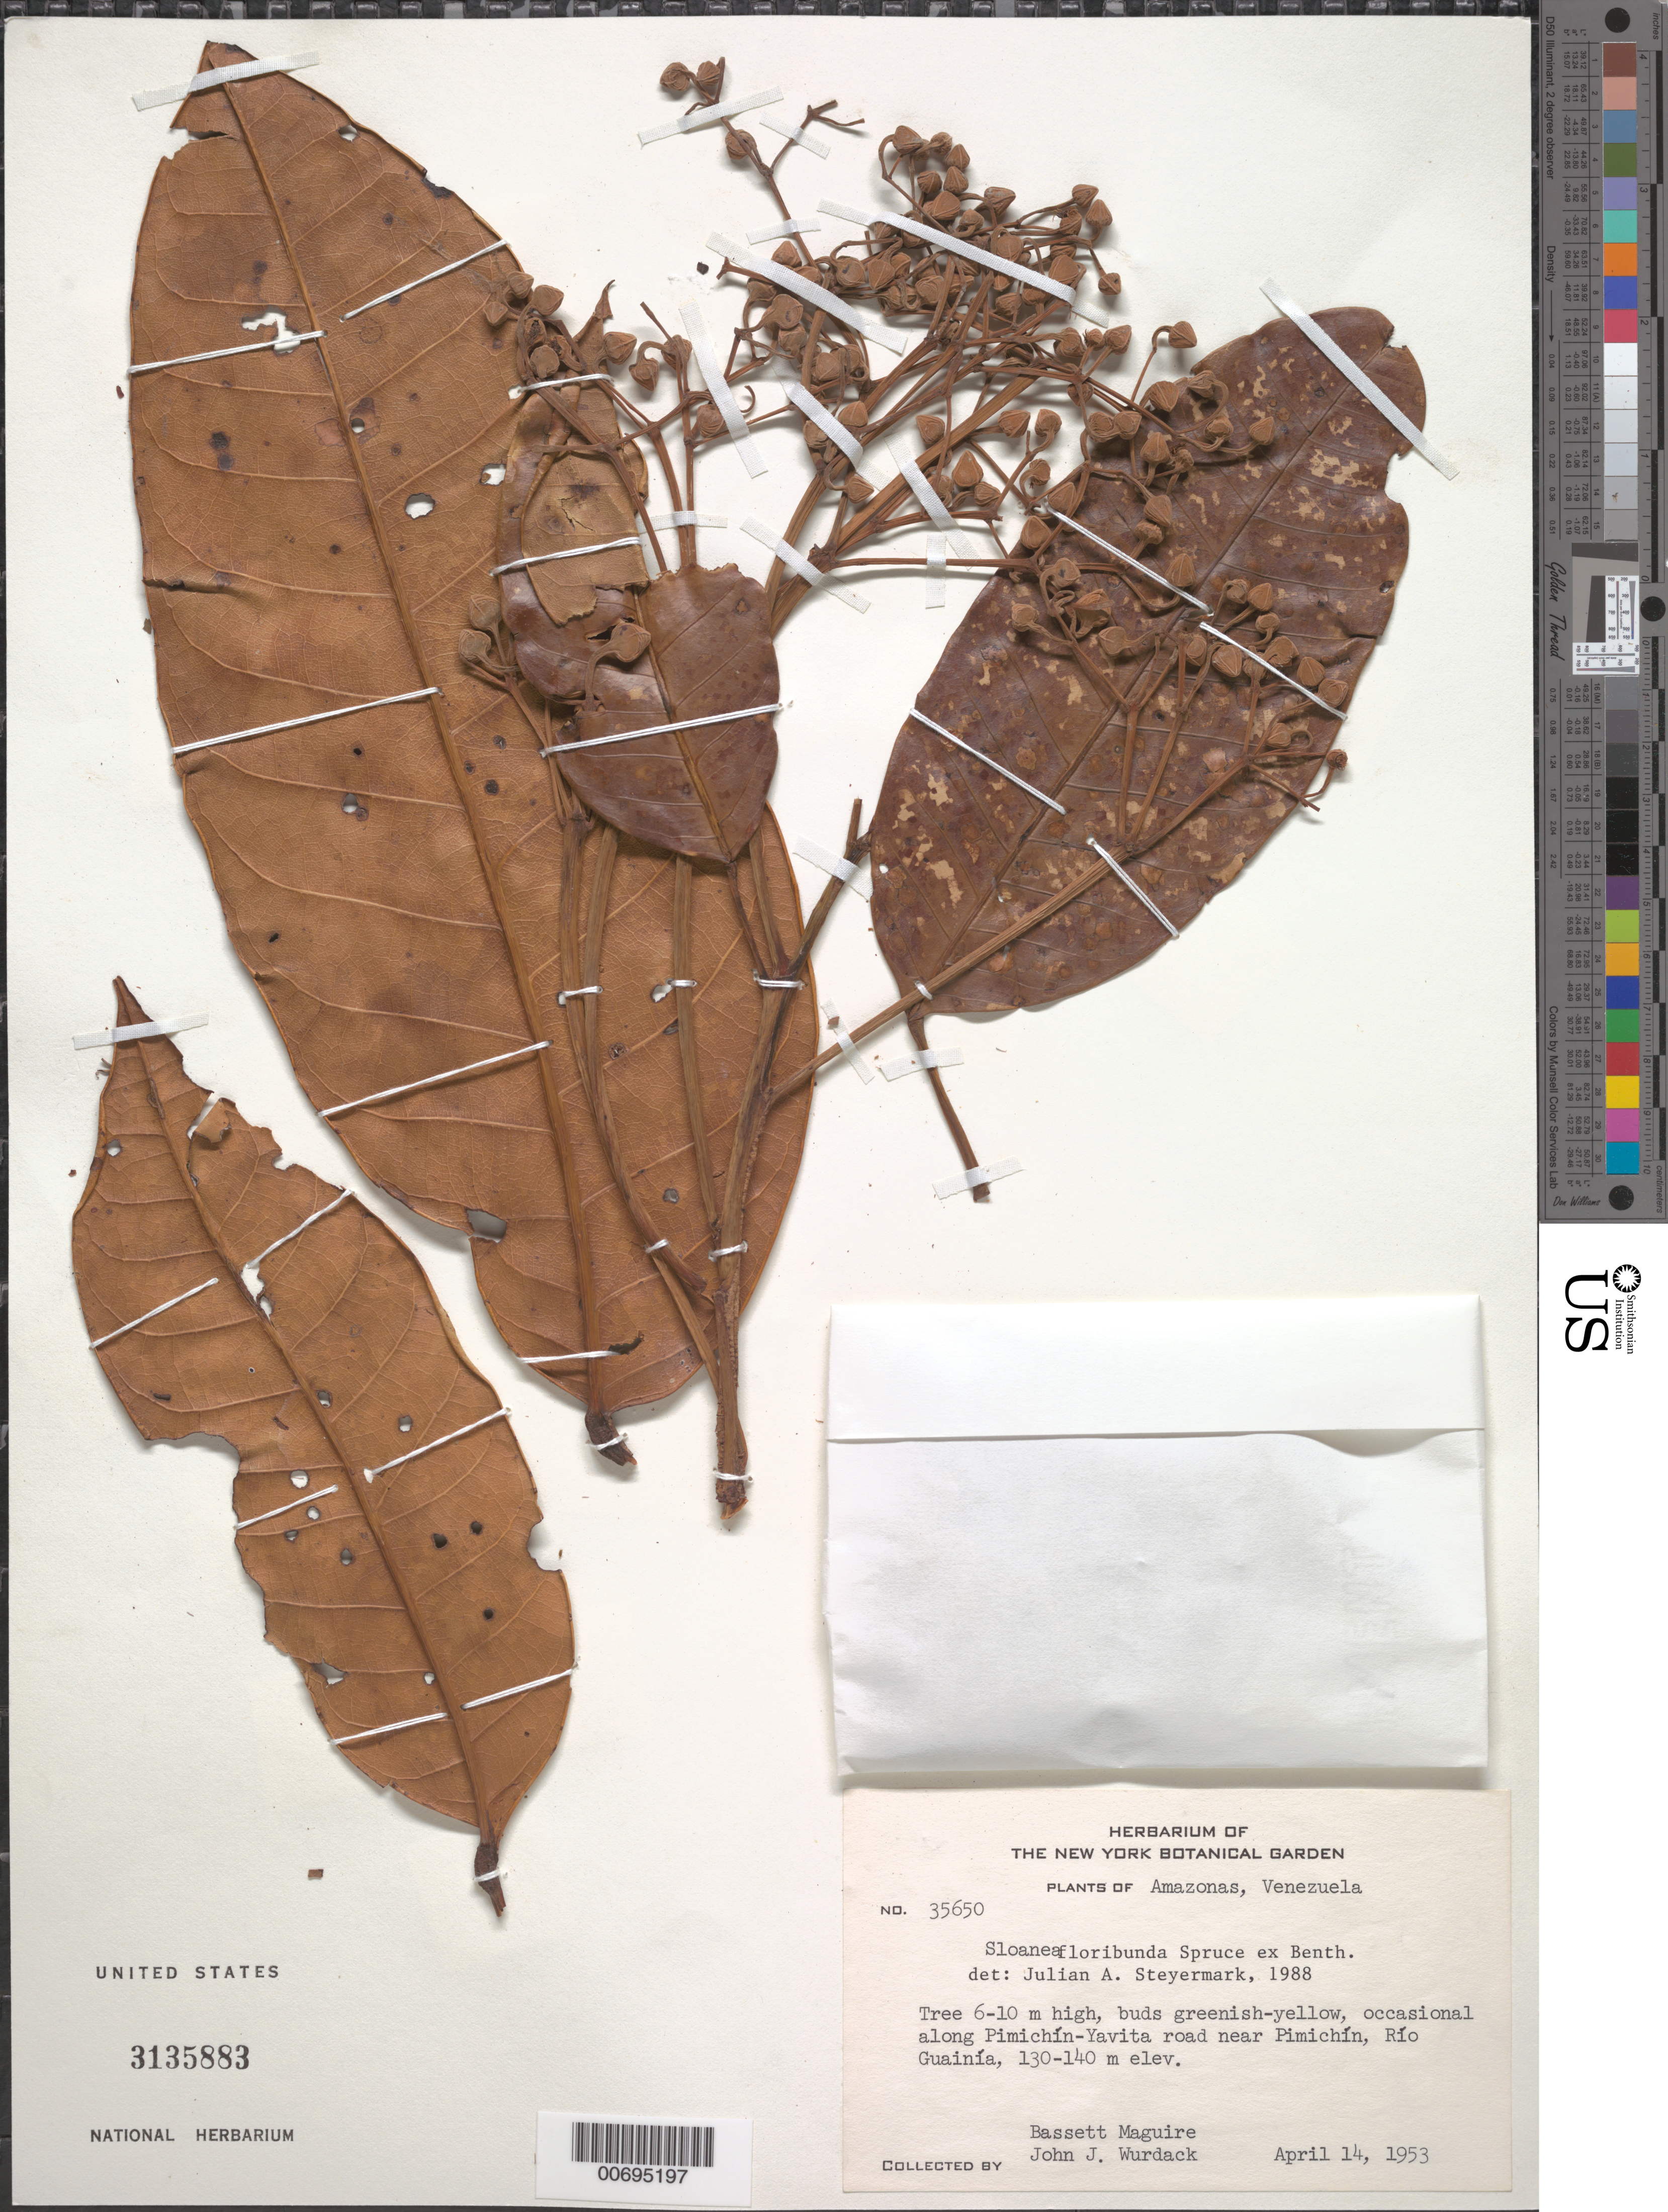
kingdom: Plantae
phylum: Tracheophyta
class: Magnoliopsida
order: Oxalidales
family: Elaeocarpaceae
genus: Sloanea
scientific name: Sloanea floribunda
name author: Spruce ex Benth.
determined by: Steyermark, Julian A., (VEN)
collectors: B. Maguire & J. J. Wurdack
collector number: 35650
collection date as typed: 14-Apr-53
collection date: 1953-04-14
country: Venezuela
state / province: Amazonas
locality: Río Guainía, Pimichin-Yavita road near Pimichin village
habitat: Roadside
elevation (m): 130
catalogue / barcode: US 3135883